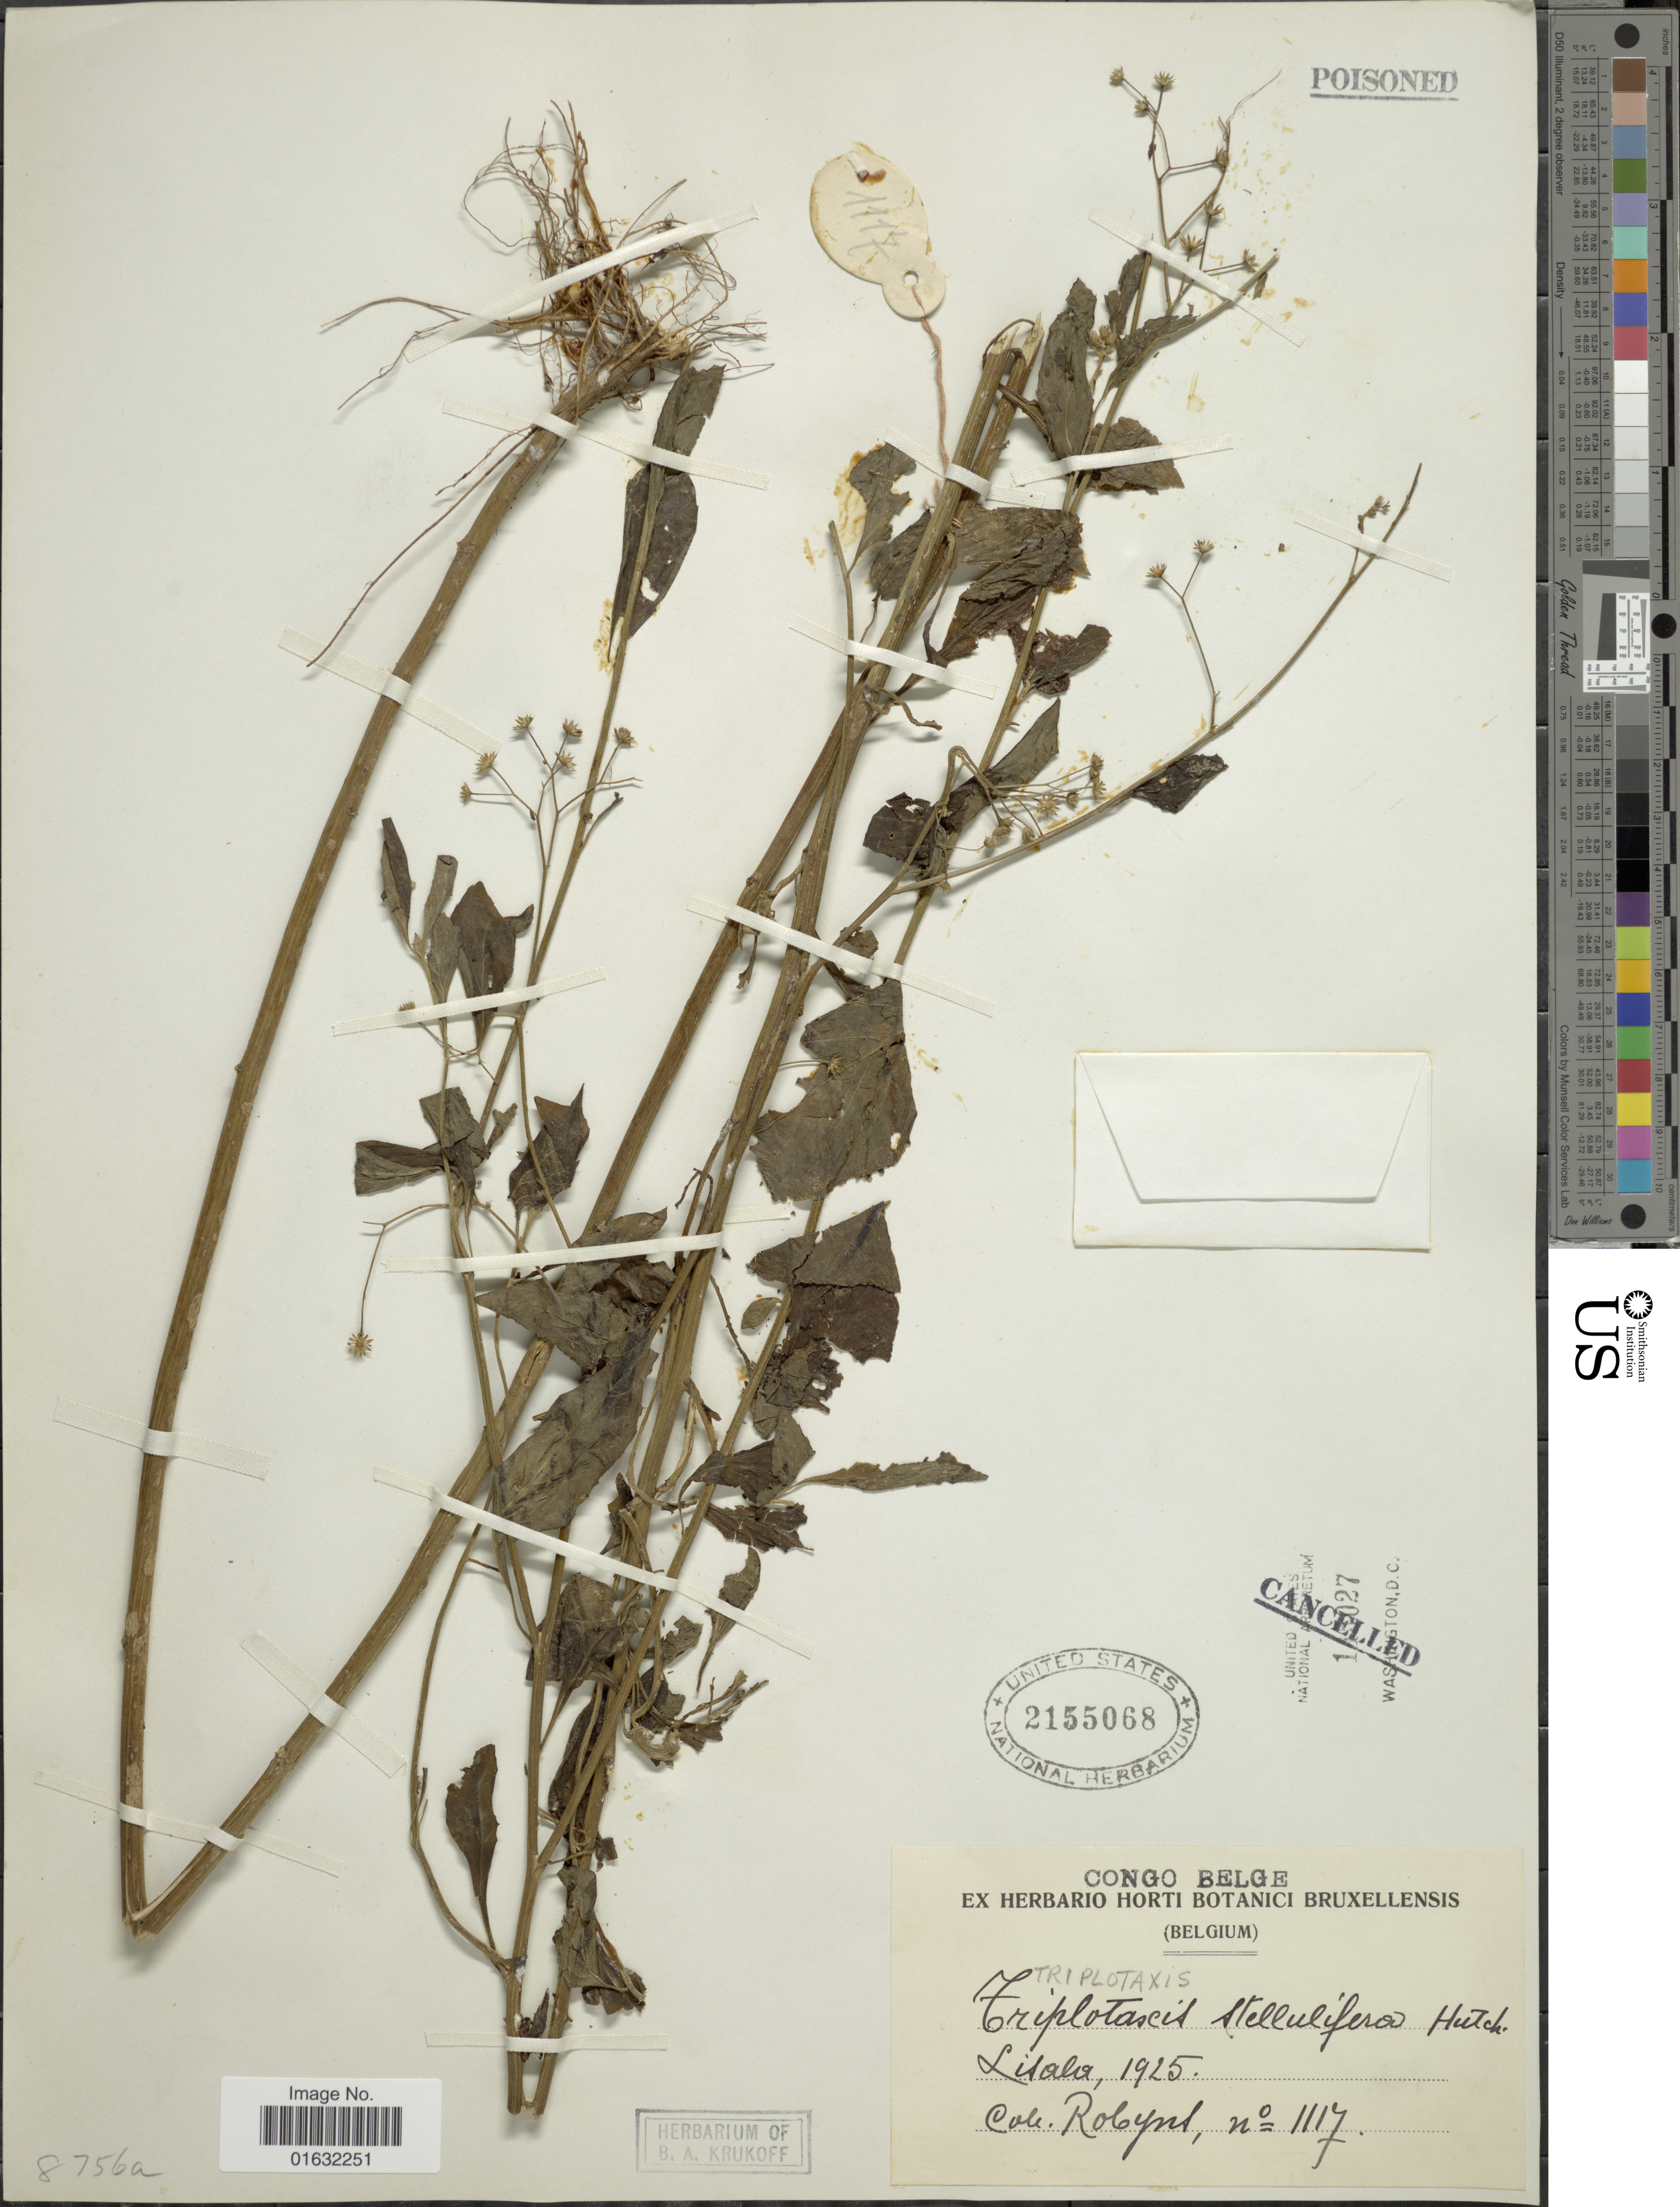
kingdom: Plantae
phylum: Tracheophyta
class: Magnoliopsida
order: Asterales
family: Asteraceae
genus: Cyanthillium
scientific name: Cyanthillium stelluliferum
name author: (Benth.) H. Rob.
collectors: -. Robyns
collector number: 1117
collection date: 1925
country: Congo, Democratic Republic of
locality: Congo Belge, Lisala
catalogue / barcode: US 2155068